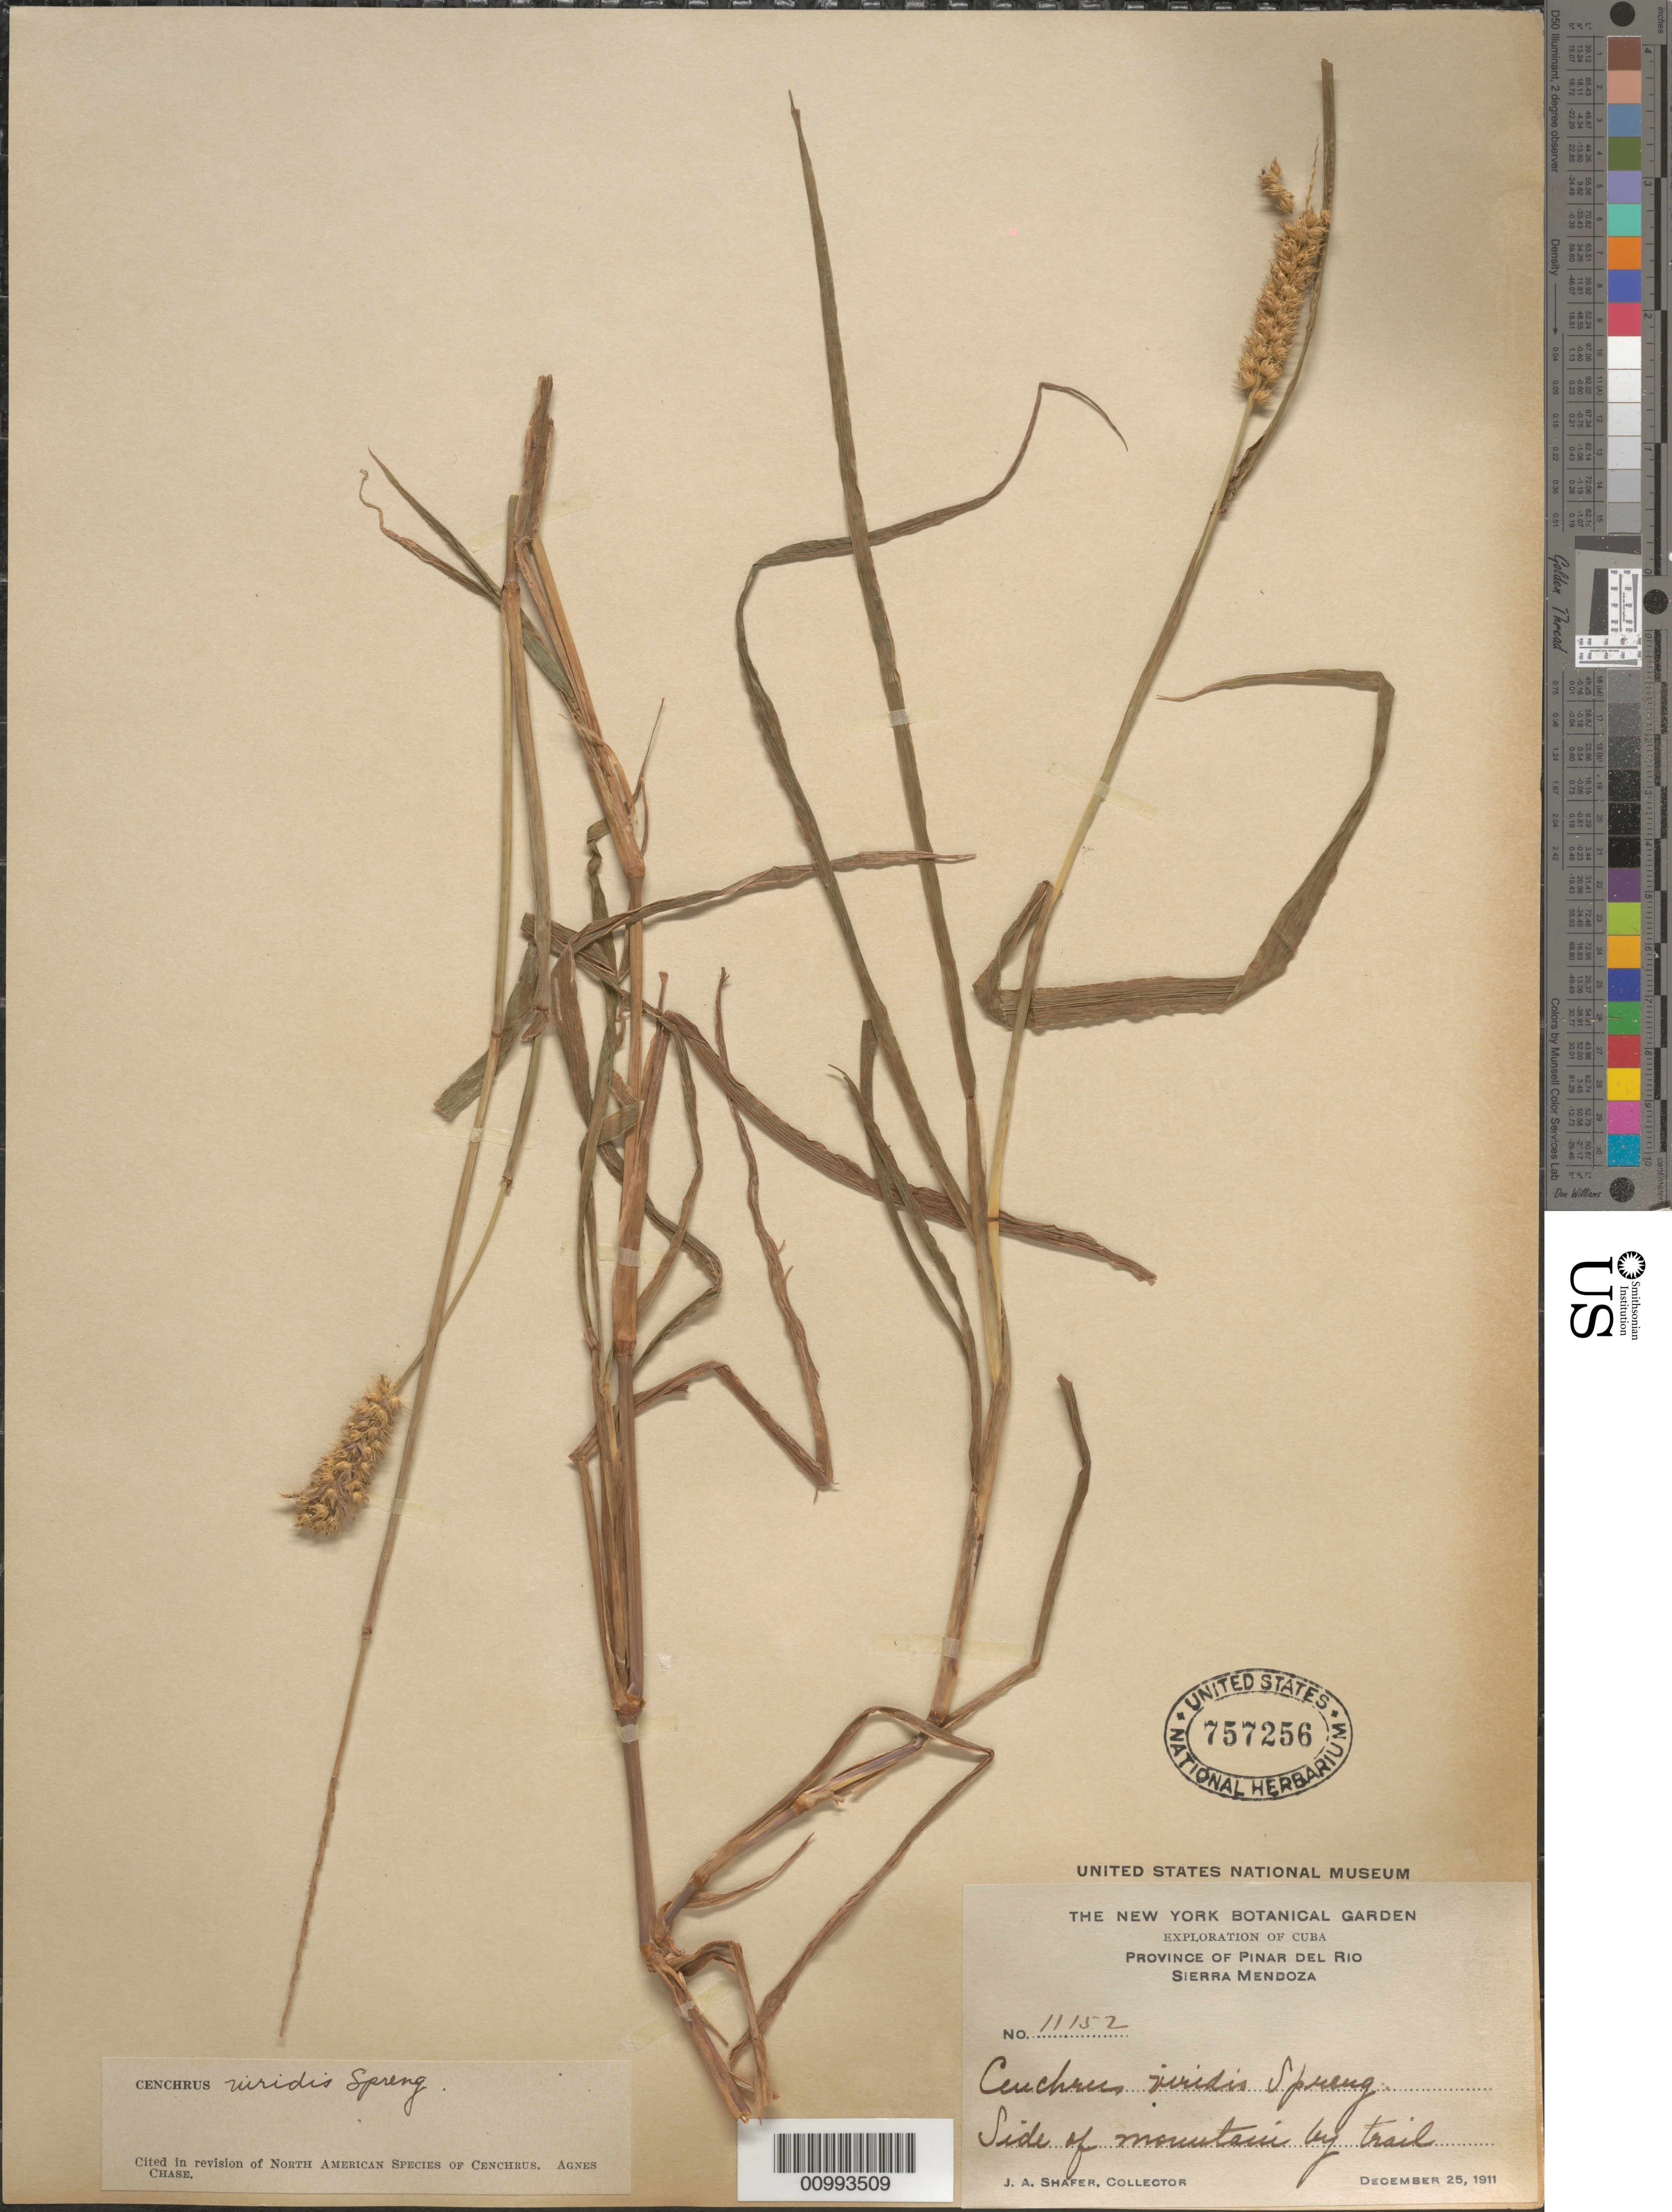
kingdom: Plantae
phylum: Tracheophyta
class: Liliopsida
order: Poales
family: Poaceae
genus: Cenchrus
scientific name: Cenchrus brownii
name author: Roem. & Schult.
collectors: J. A. Shafer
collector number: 11152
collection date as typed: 25 Dec 1911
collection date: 1911-12-25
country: Cuba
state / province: Pinar del Rio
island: Cuba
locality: Pinar Del Rio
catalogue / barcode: US 757256